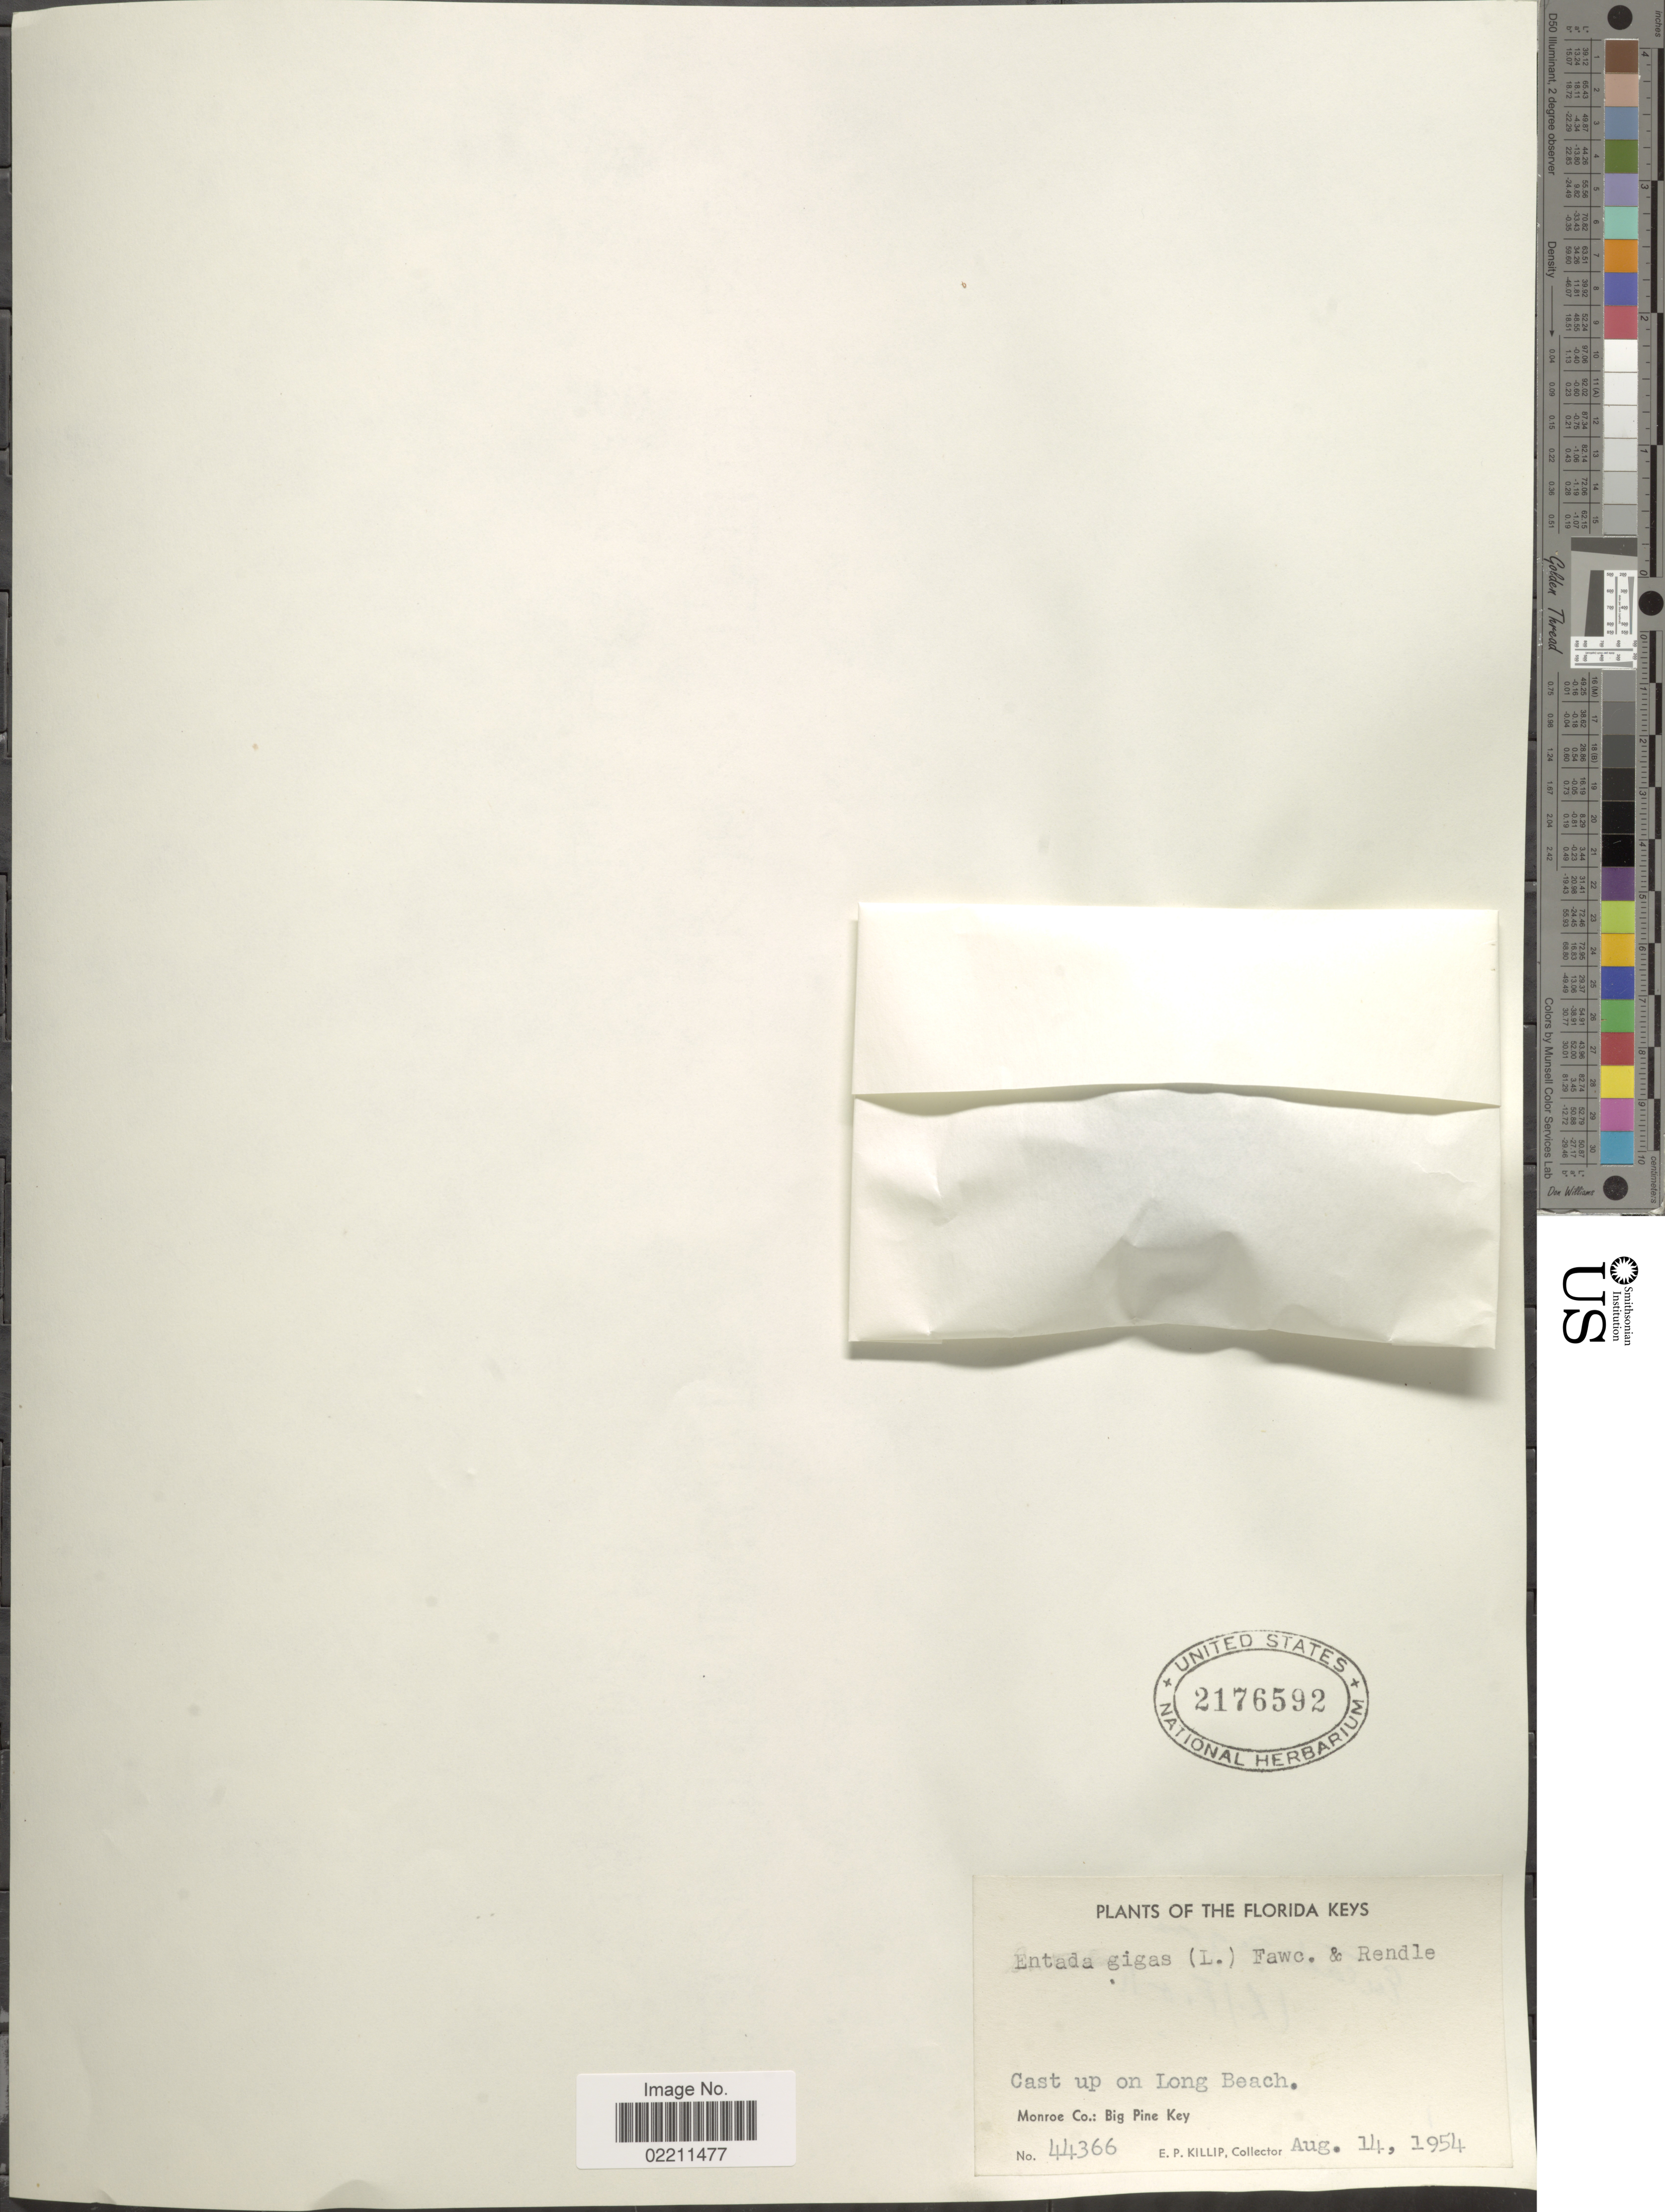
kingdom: Plantae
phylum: Tracheophyta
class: Magnoliopsida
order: Fabales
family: Fabaceae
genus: Entada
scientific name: Entada gigas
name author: (L.) Fawc. & Rendle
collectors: E. P. Killip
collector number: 44366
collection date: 1954-08-14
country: United States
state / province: Florida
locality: The Florida Keys, Monore Co.,: Big Pine Key.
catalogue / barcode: US 2176592